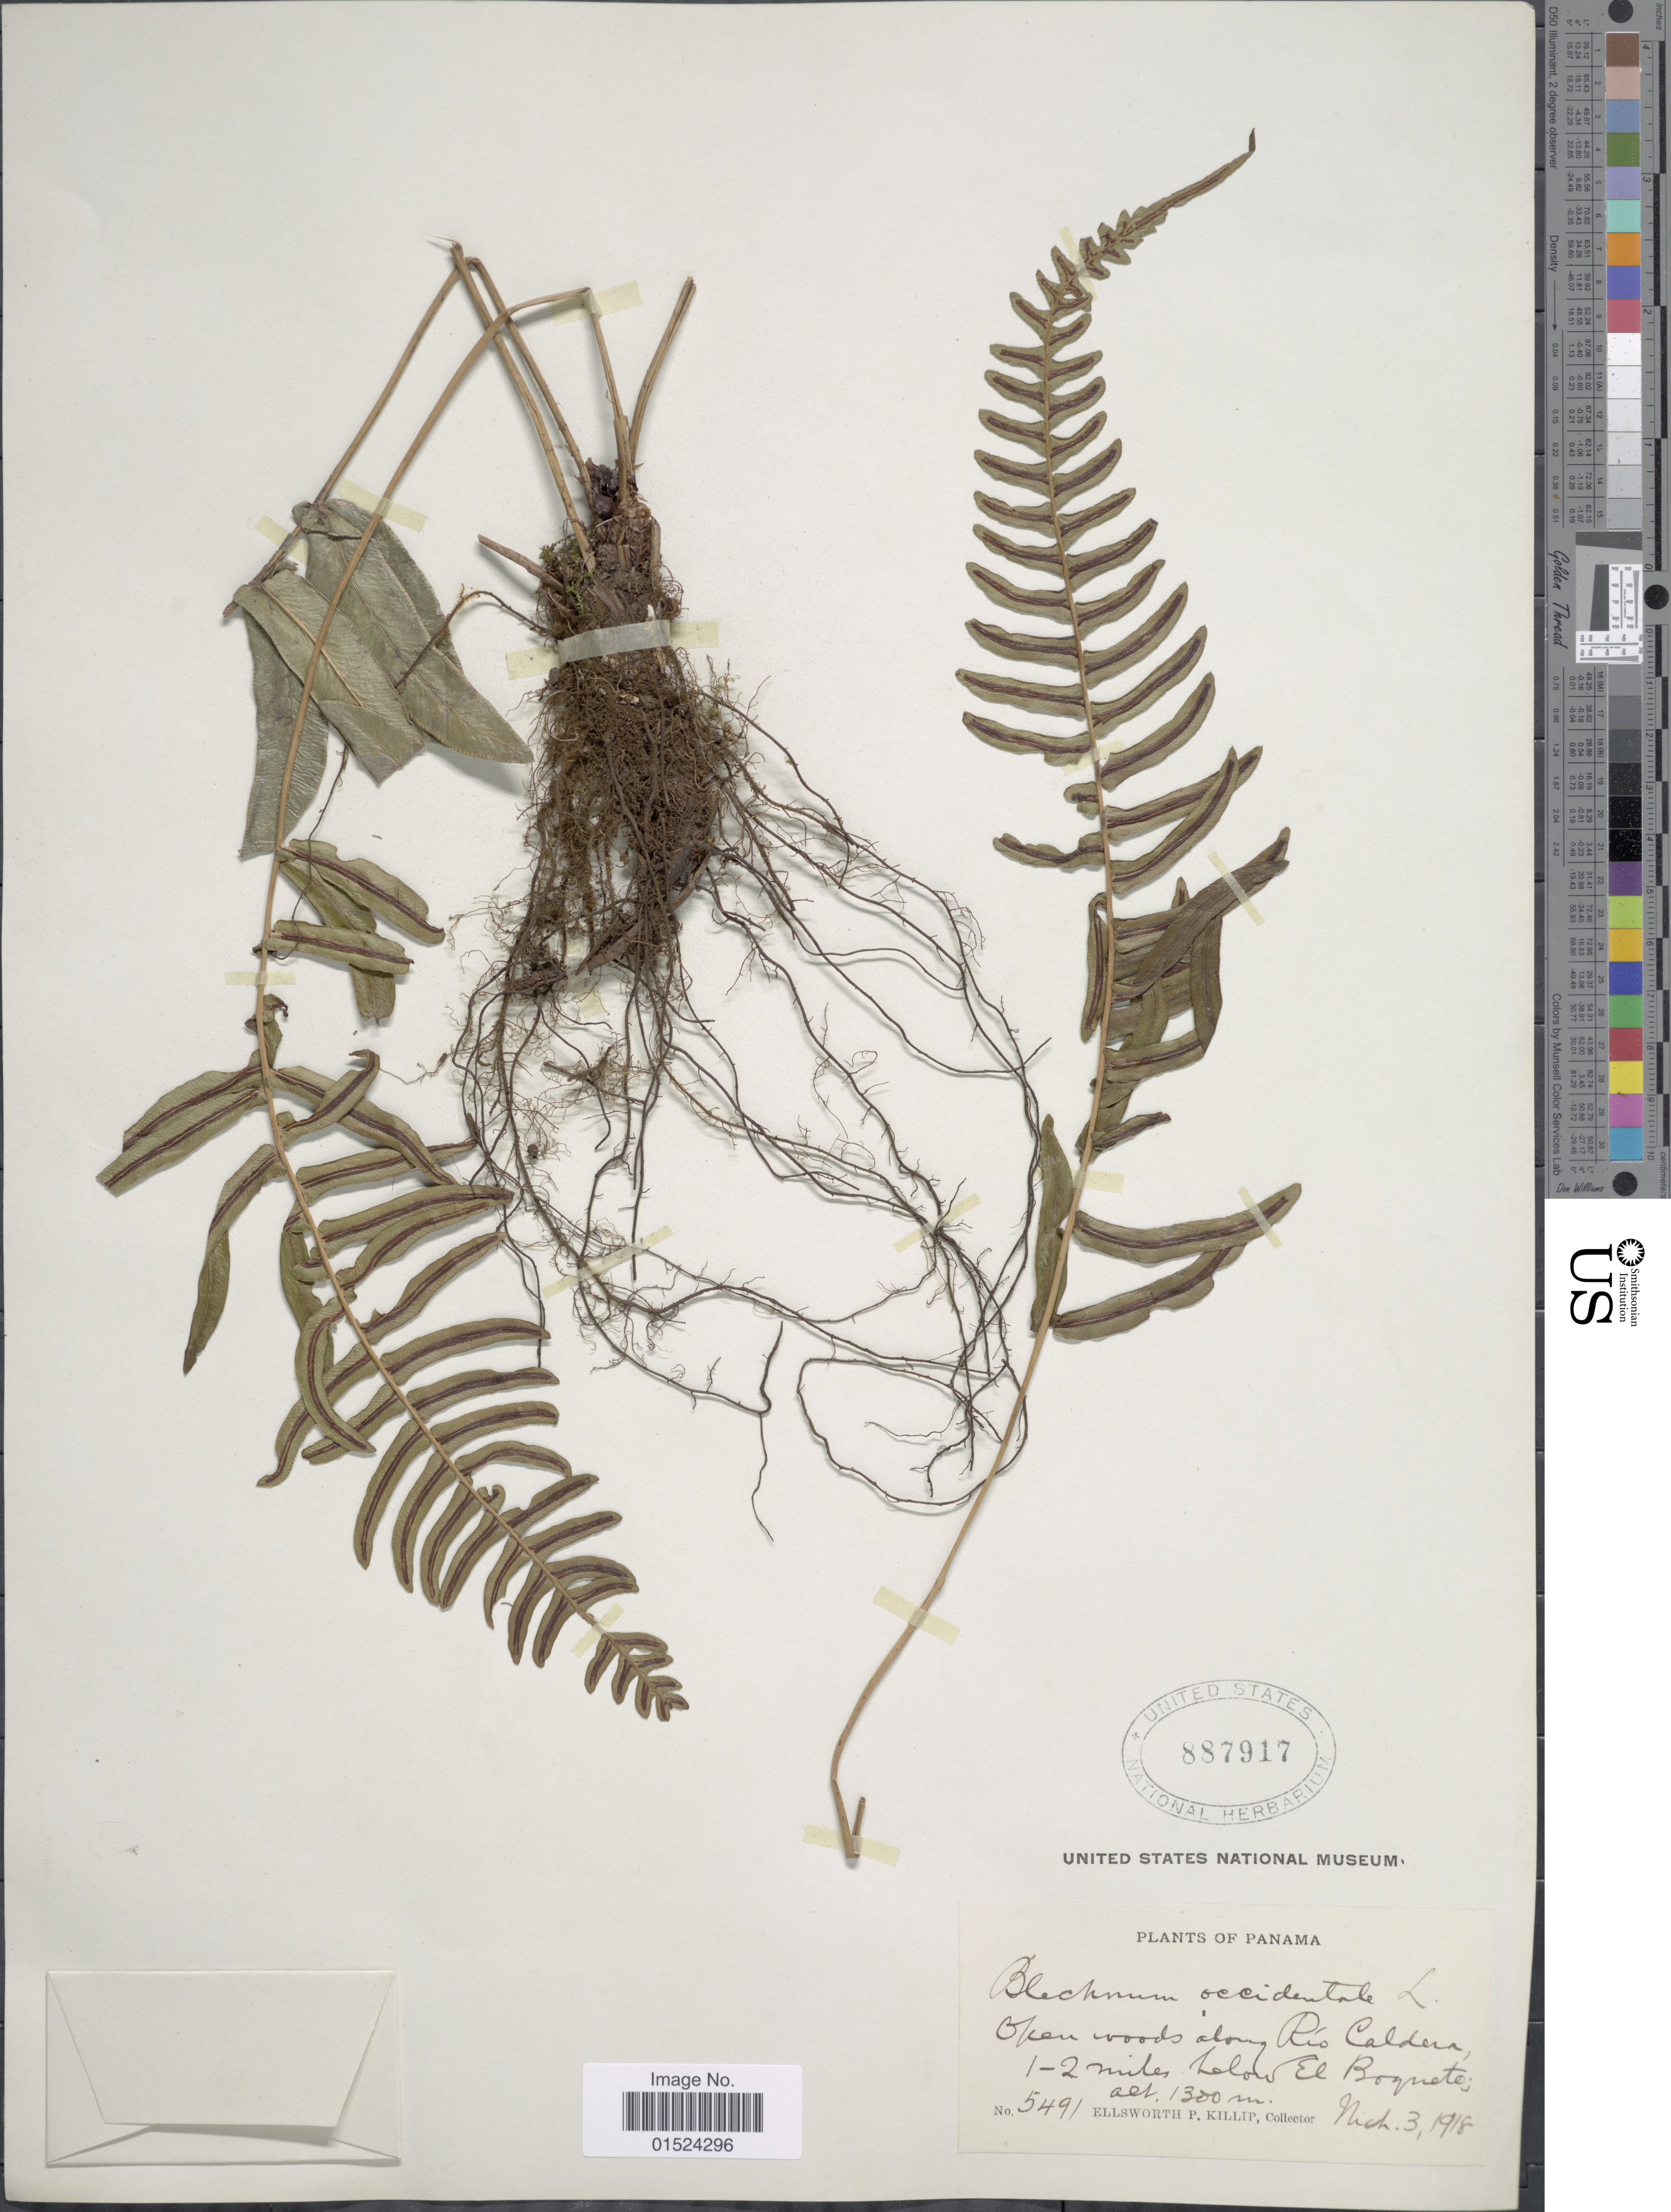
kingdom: Plantae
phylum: Tracheophyta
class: Polypodiopsida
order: Polypodiales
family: Blechnaceae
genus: Blechnum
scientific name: Blechnum occidentale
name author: L.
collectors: E. P. Killip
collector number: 5491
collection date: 1918-03-03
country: Panama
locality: Open woods along Río Caldera, 1-2 miles below El Boquete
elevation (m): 1300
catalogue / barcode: US 887917